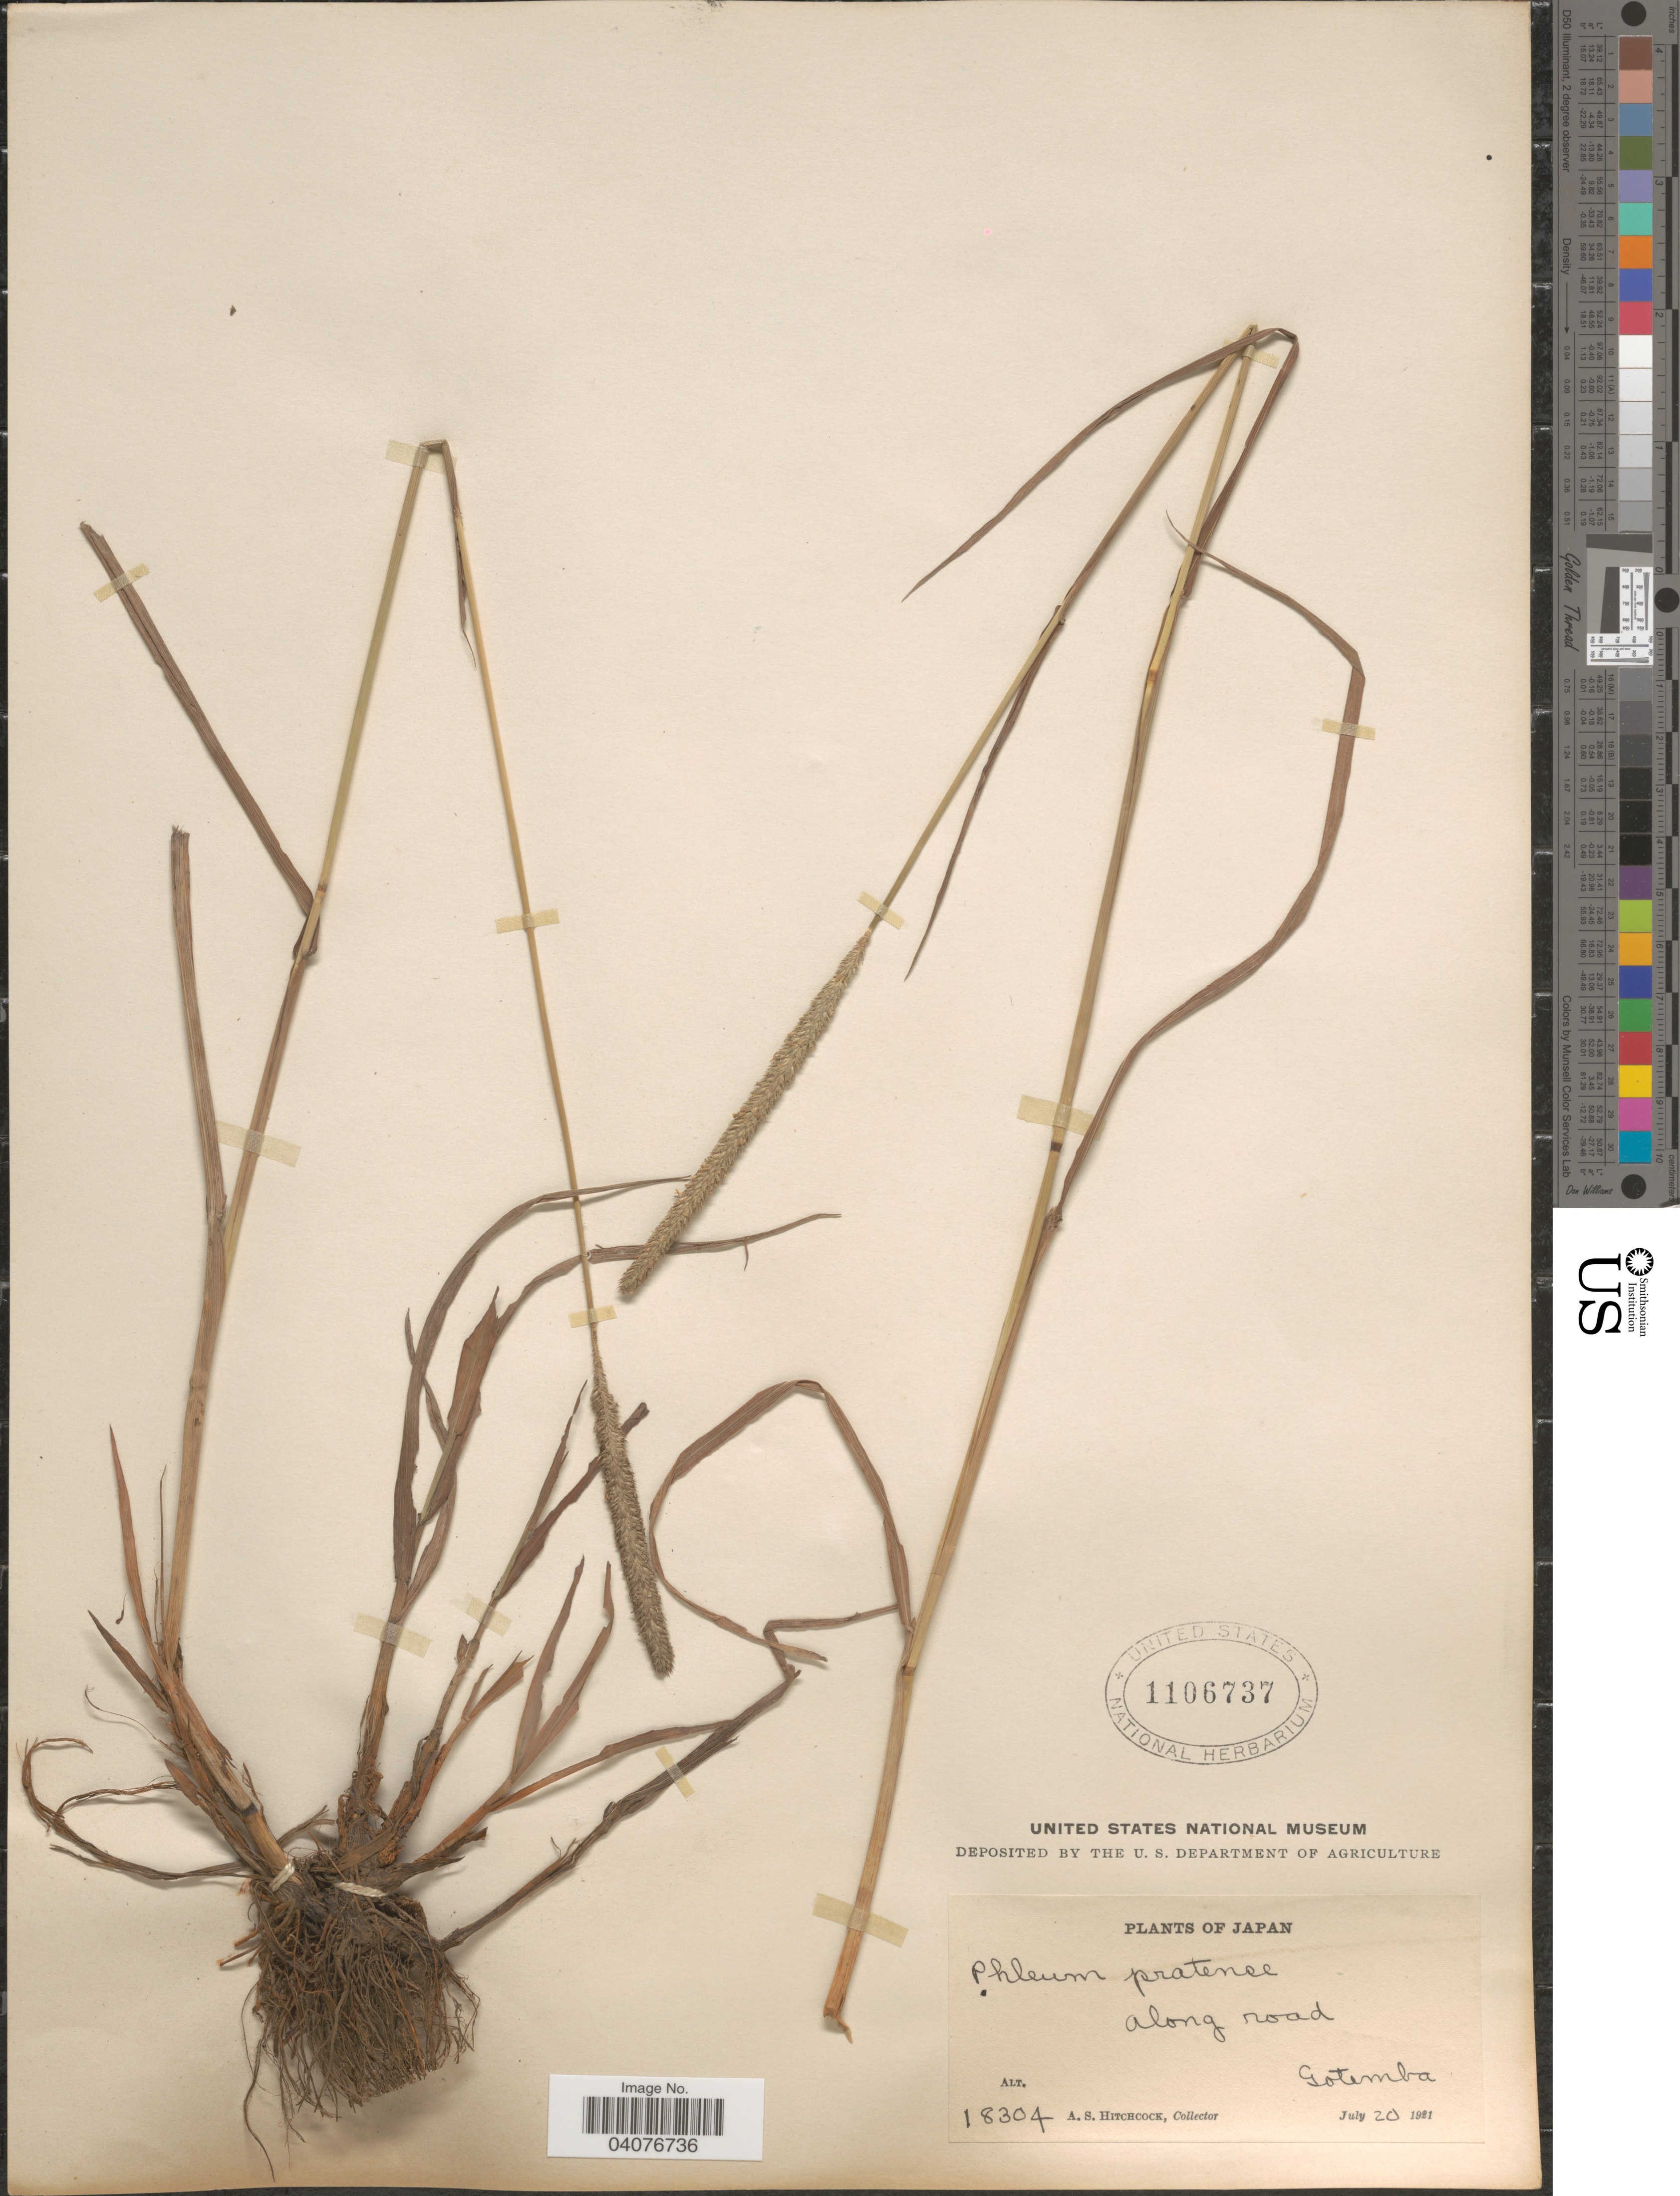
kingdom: Plantae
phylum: Tracheophyta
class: Liliopsida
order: Poales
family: Poaceae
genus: Phleum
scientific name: Phleum pratense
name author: L.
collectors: A. S. Hitchcock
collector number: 18304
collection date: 1921-07-20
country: Japan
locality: Along road. Gotemba.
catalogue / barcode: US 1106737